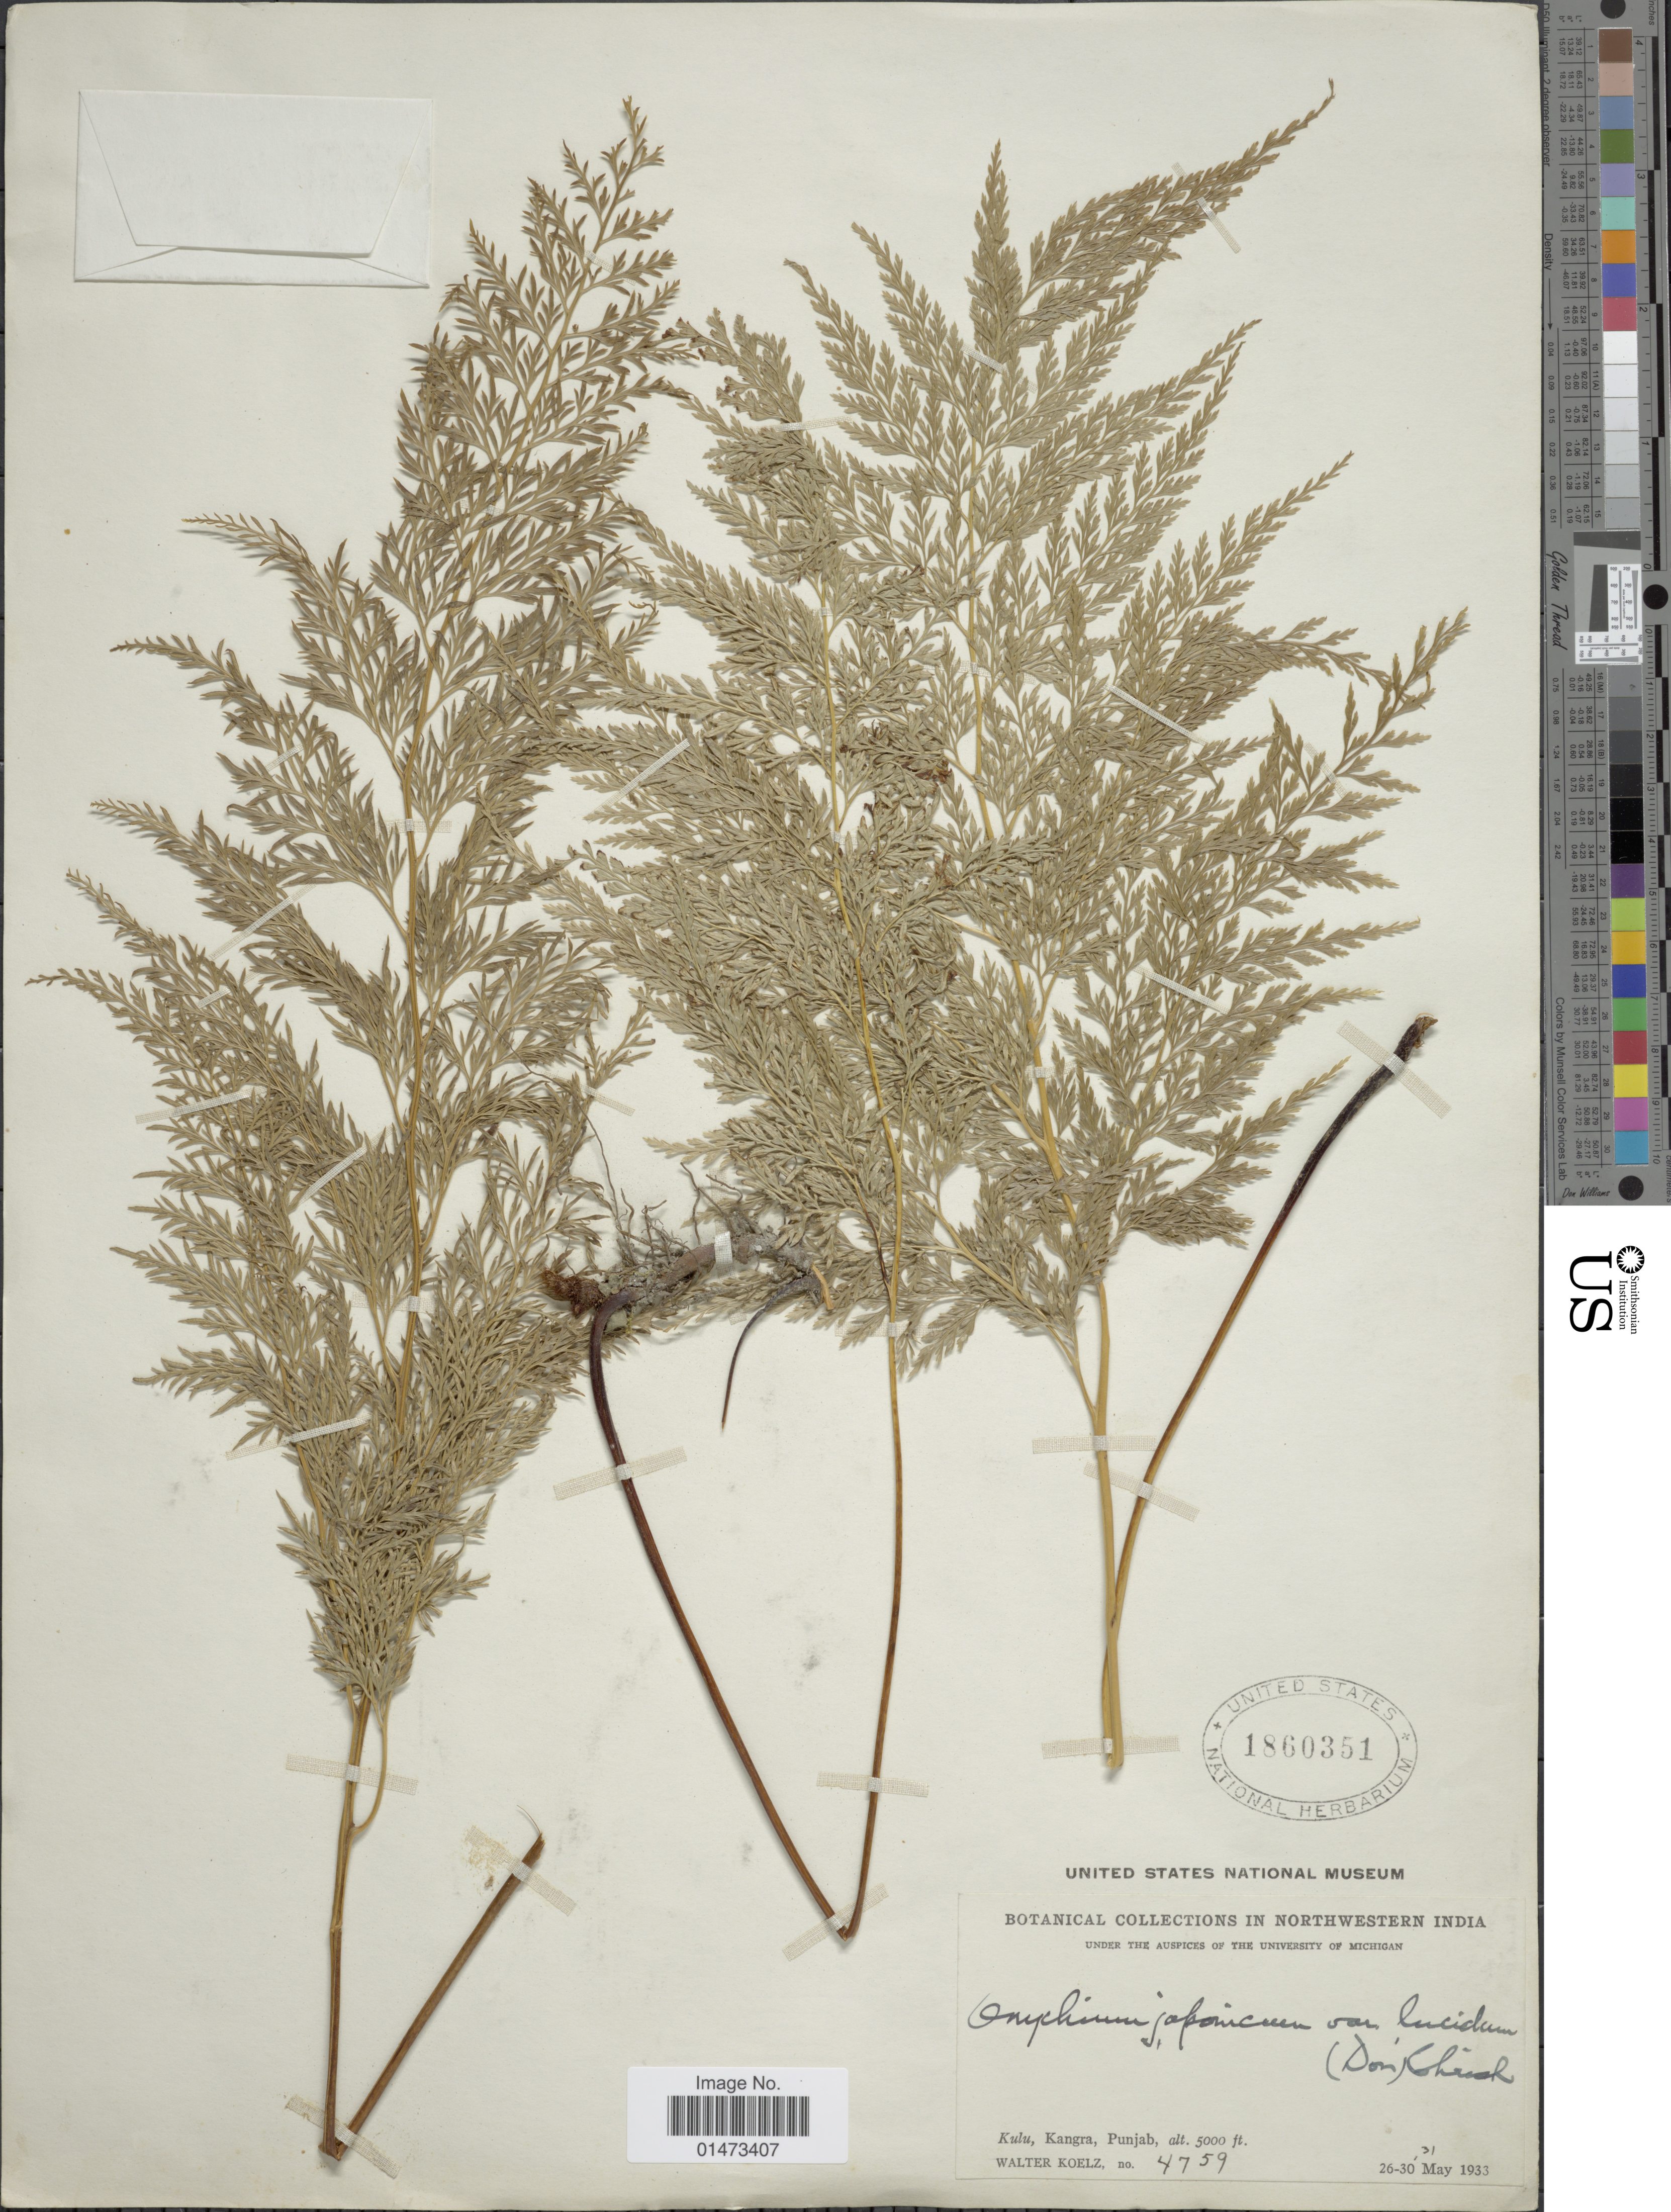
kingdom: Plantae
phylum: Tracheophyta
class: Polypodiopsida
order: Polypodiales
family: Pteridaceae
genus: Onychium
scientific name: Onychium lucidum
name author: (D. Don) Spreng.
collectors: W. N. Koelz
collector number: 4759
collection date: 1933-05-26/1933-05-31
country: India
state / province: Himachal Pradesh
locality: Northwestern India, Kulu, Kangra.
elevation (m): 1524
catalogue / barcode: US 1860351